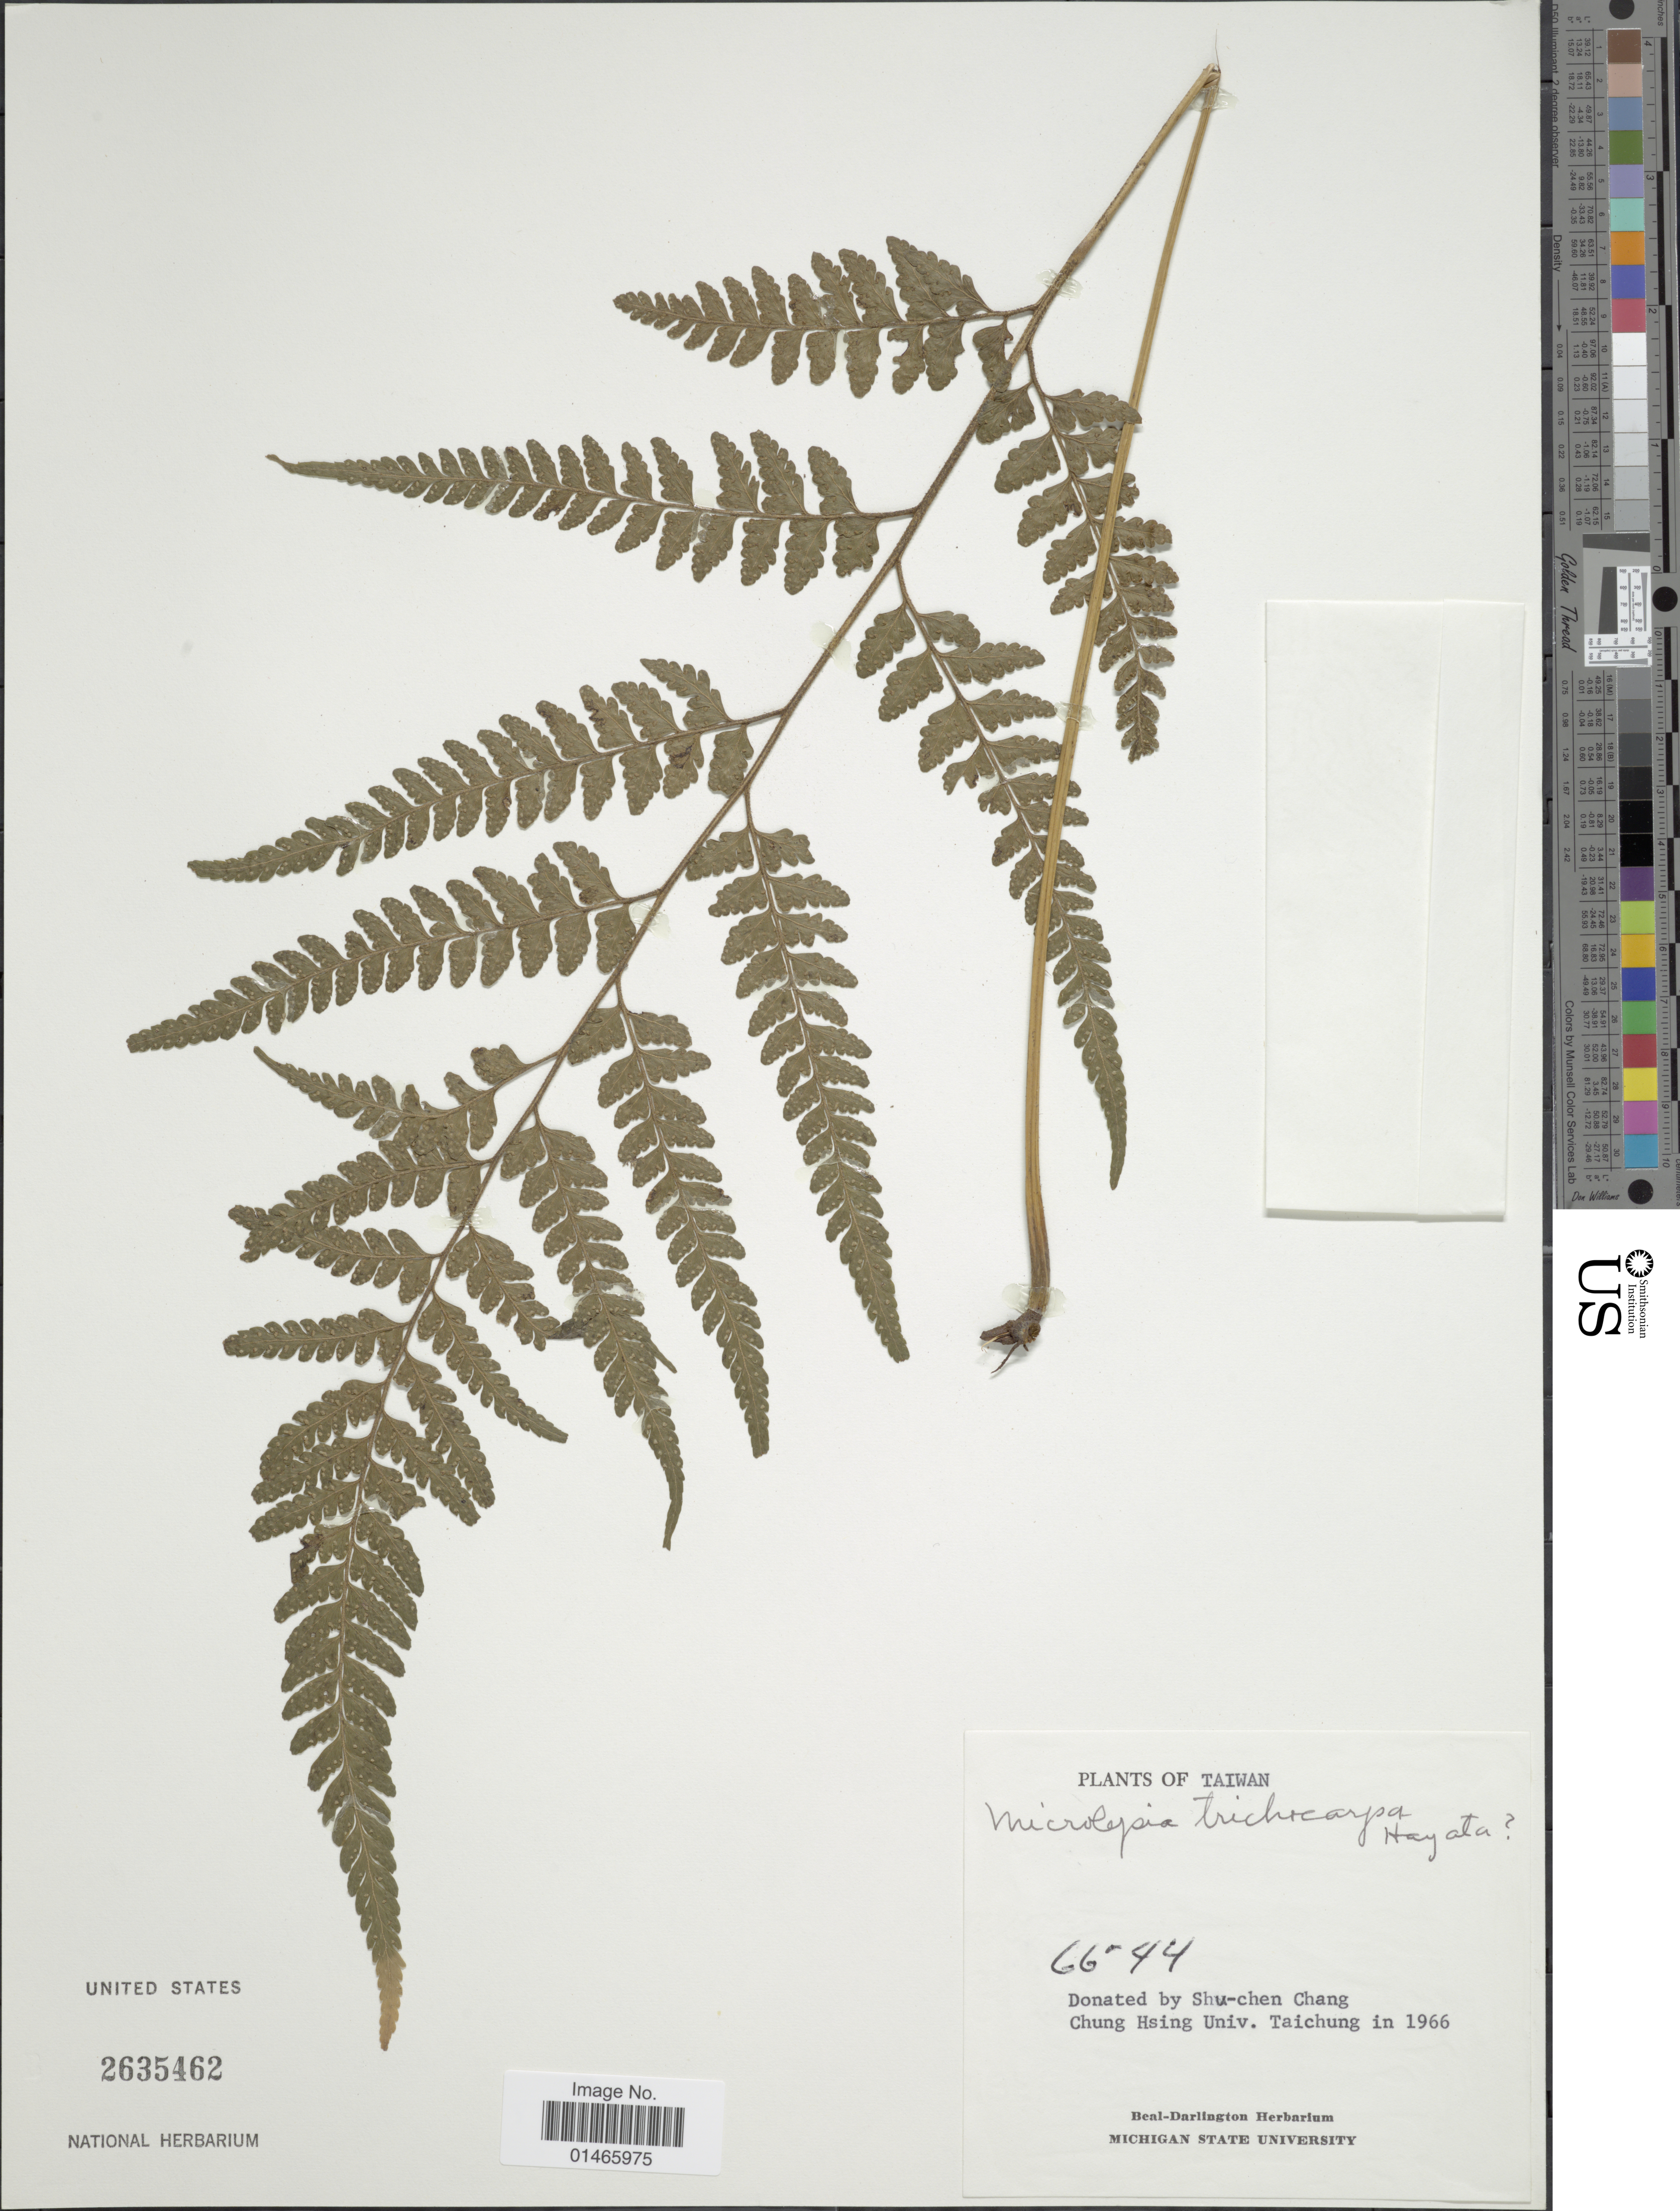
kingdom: Plantae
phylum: Tracheophyta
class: Polypodiopsida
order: Polypodiales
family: Dennstaedtiaceae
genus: Microlepia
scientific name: Microlepia trichocarpa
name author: Hayata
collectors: ex herb. Beal-Darlington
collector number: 66-44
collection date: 1966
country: Taiwan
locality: PLants of Taiwan, donated by Shu-chen Chang, Chung Hsing Taichung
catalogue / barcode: US 2635462